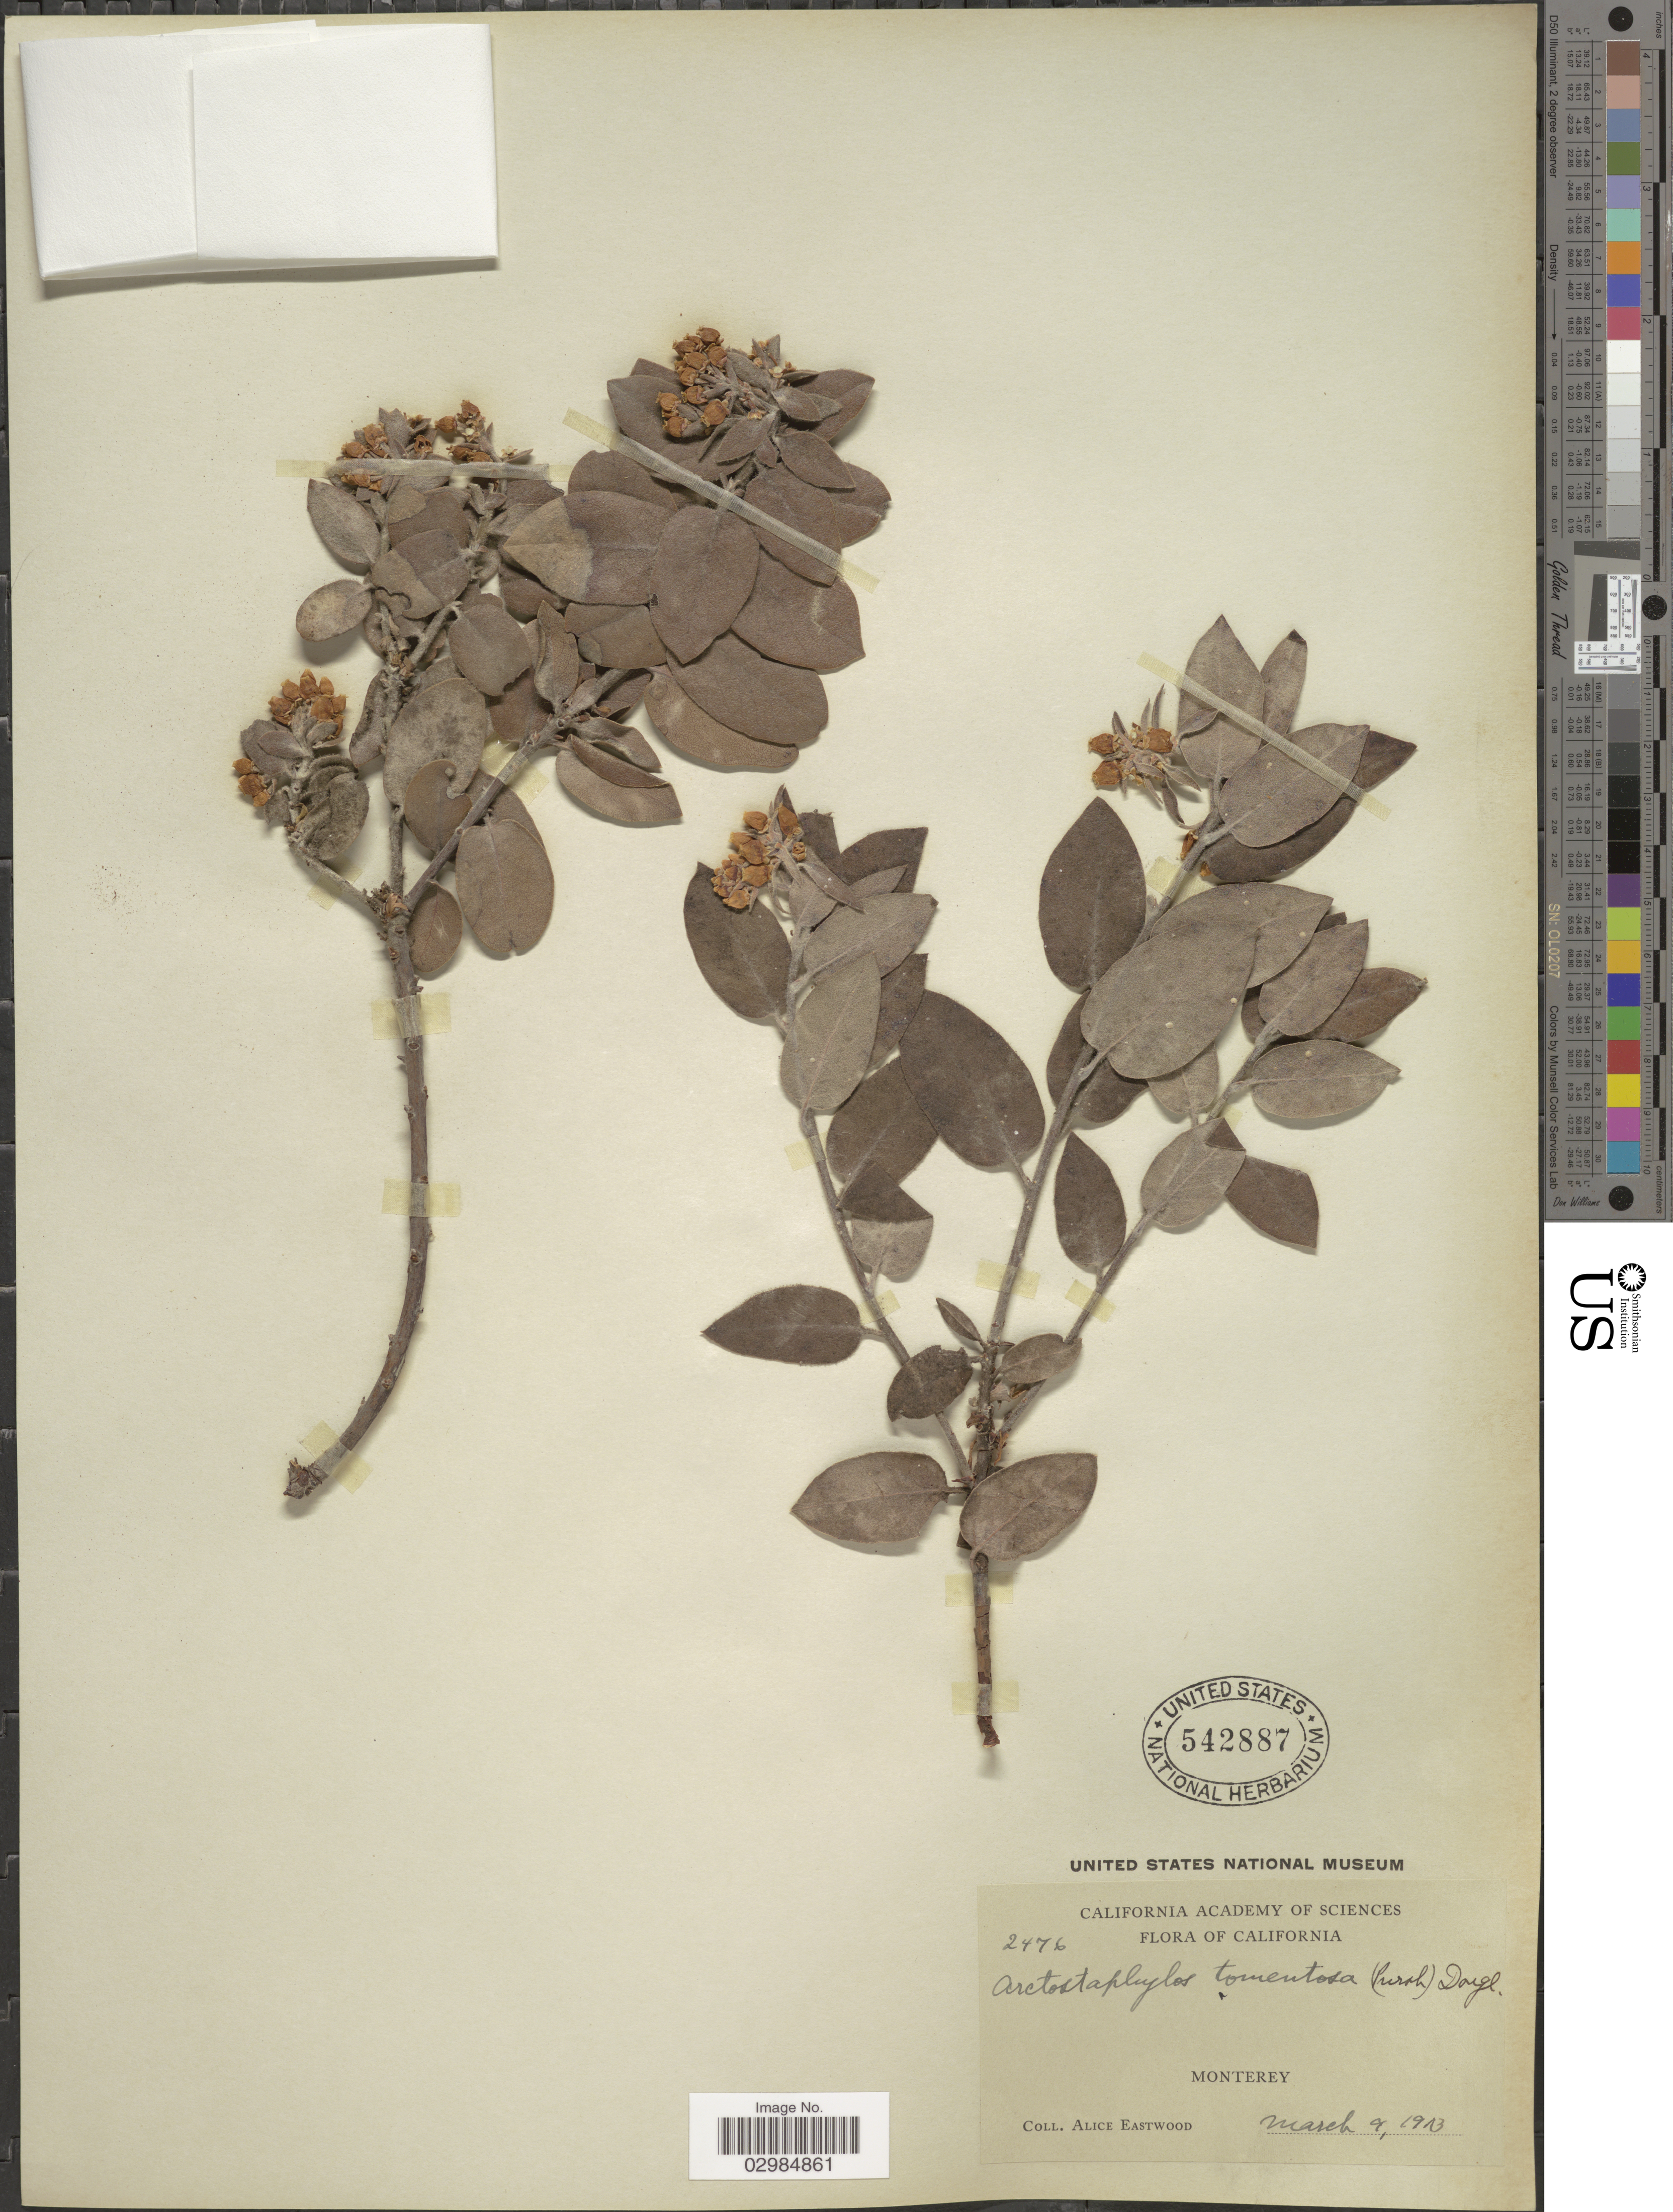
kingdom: Plantae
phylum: Tracheophyta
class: Magnoliopsida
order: Ericales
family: Ericaceae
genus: Arctostaphylos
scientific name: Arctostaphylos tomentosa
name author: (Pursh) Lindl.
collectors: A. Eastwood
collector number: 2476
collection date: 1913-03-09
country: United States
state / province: California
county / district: Monterey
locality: Monterey.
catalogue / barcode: US 542887